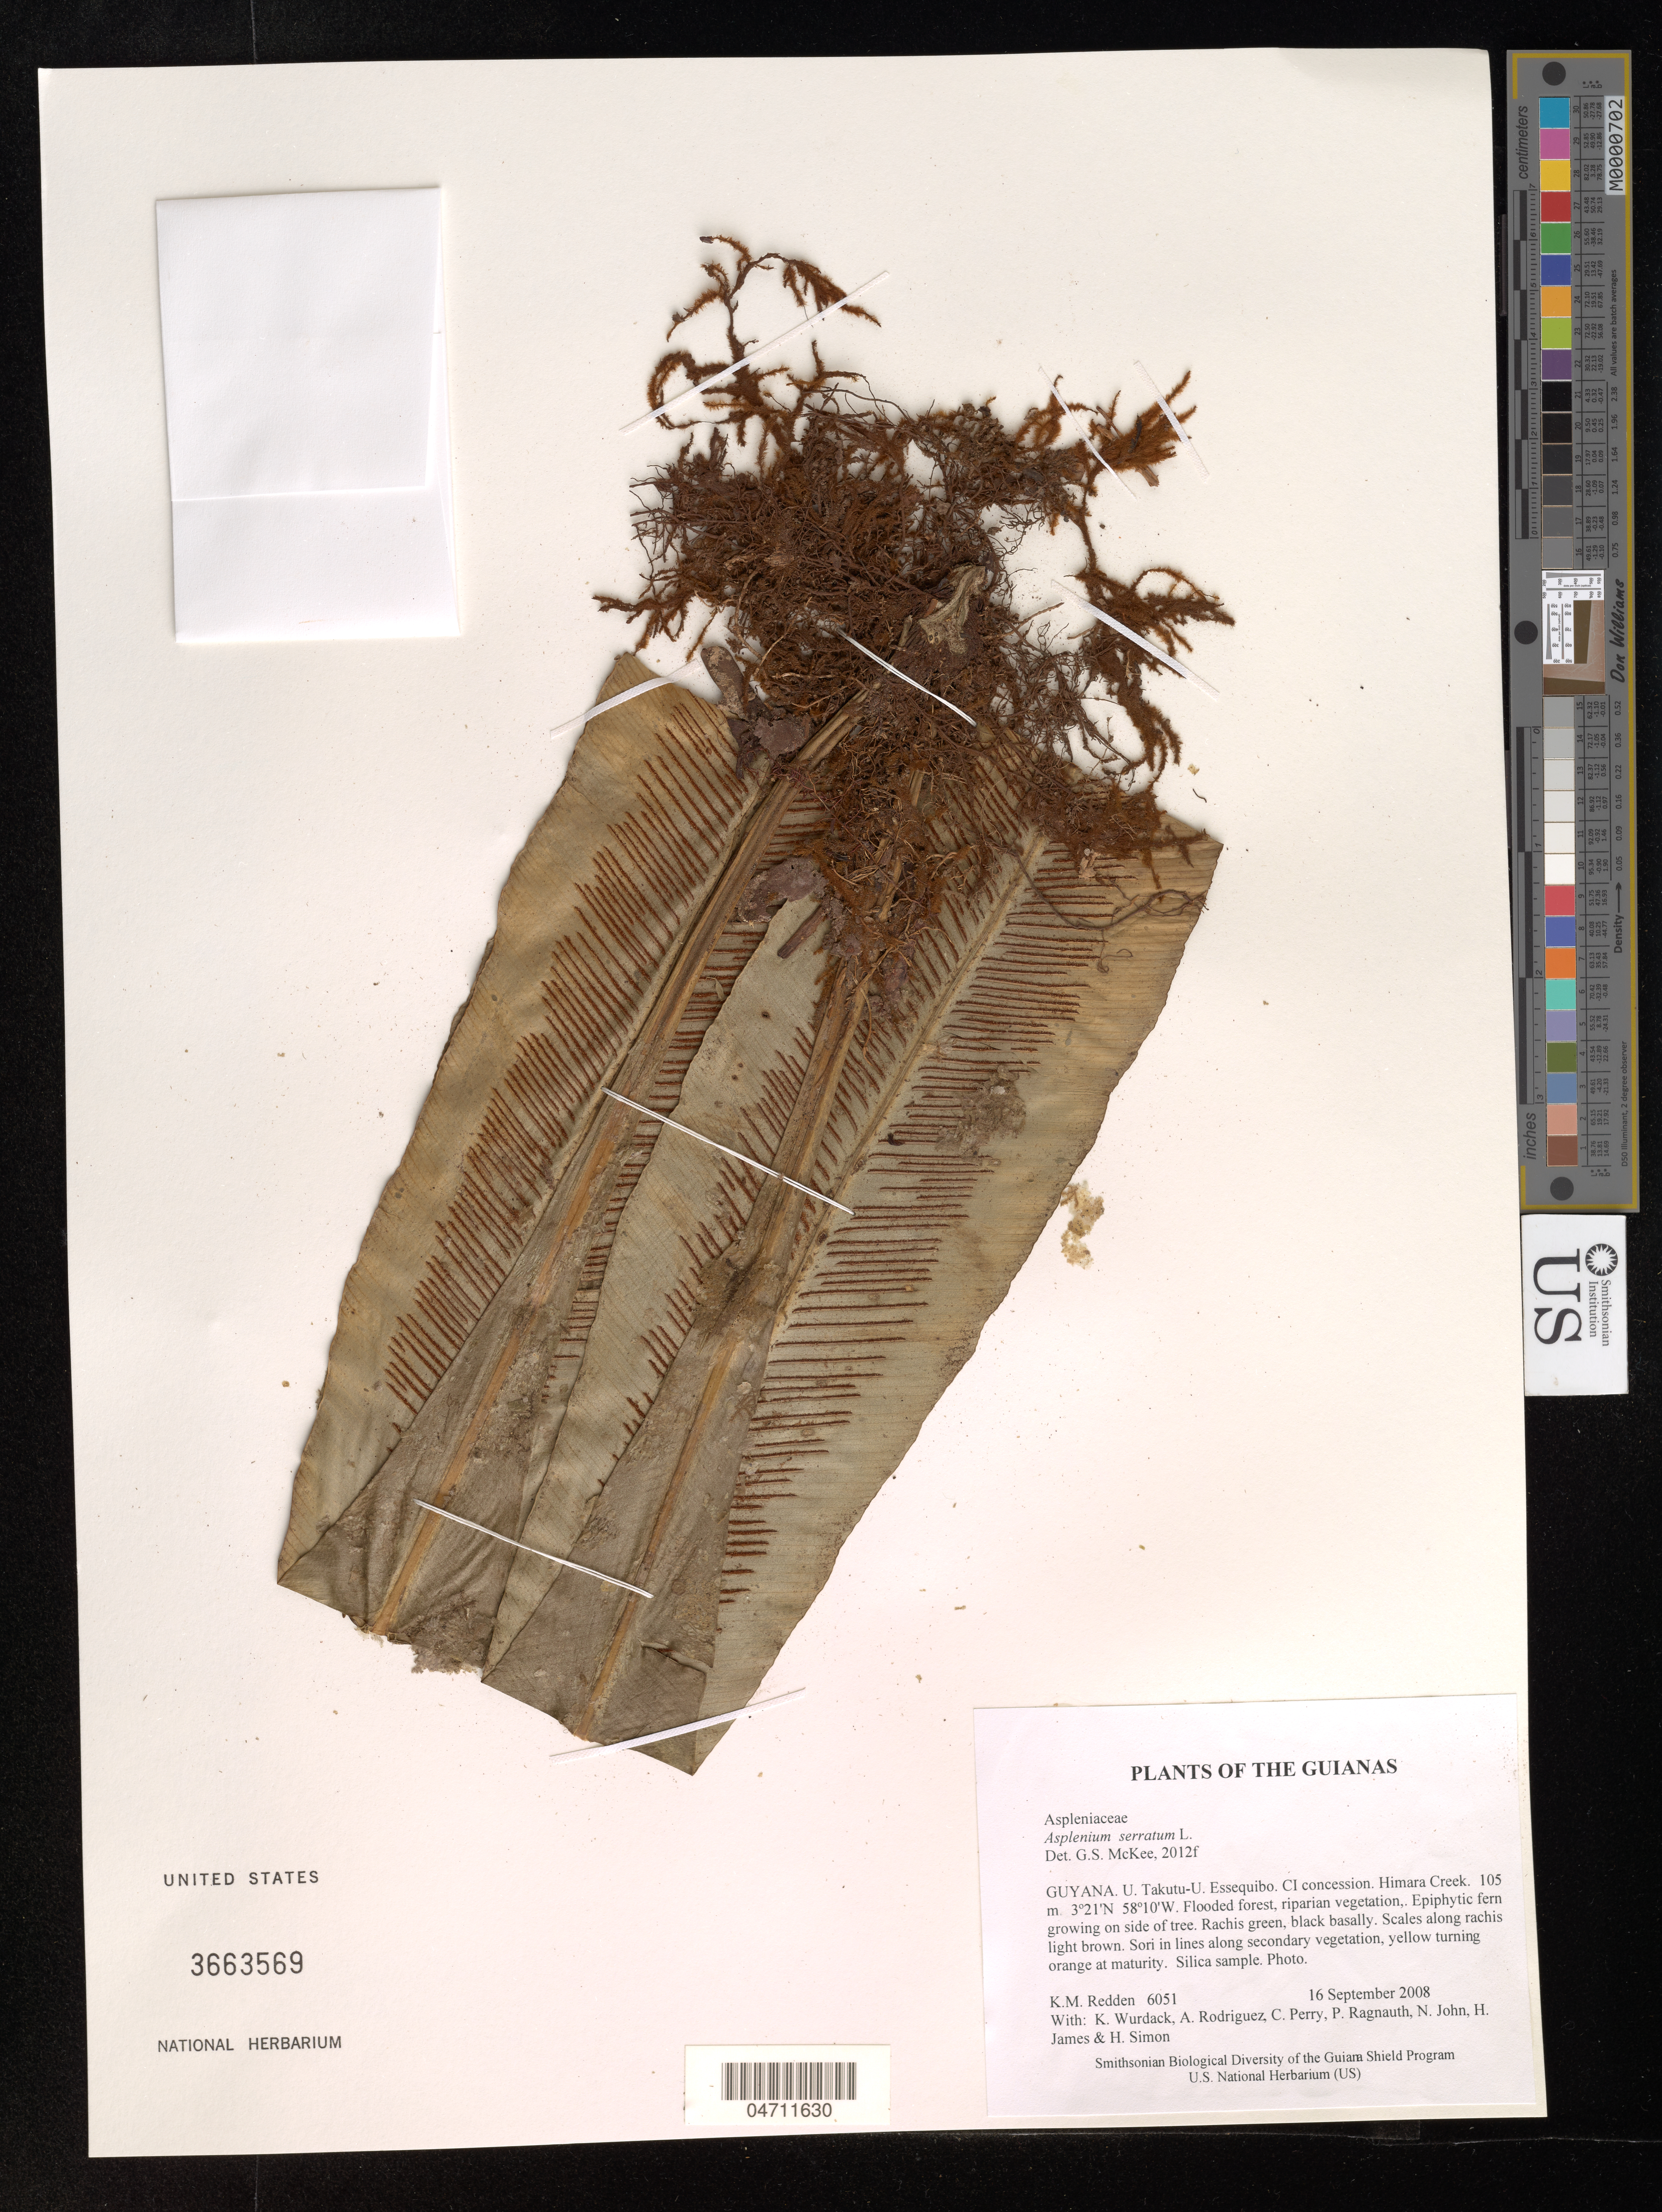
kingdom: Plantae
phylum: Tracheophyta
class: Polypodiopsida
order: Polypodiales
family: Aspleniaceae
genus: Asplenium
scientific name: Asplenium serratum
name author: L.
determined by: McKee, G. S., (US), NMNH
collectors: K. M. Redden, K. Wurdack, A. Rodriguez, C. Perry, P. Ragnauth, N. John, H. James & H. Simon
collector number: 6051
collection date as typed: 16 September 2008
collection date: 2008-09-16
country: Guyana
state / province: U. Takutu-U. Essequibo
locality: CI concession. Himara Creek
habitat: Flooded forest, riparian vegetation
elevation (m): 105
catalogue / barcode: US 3663569